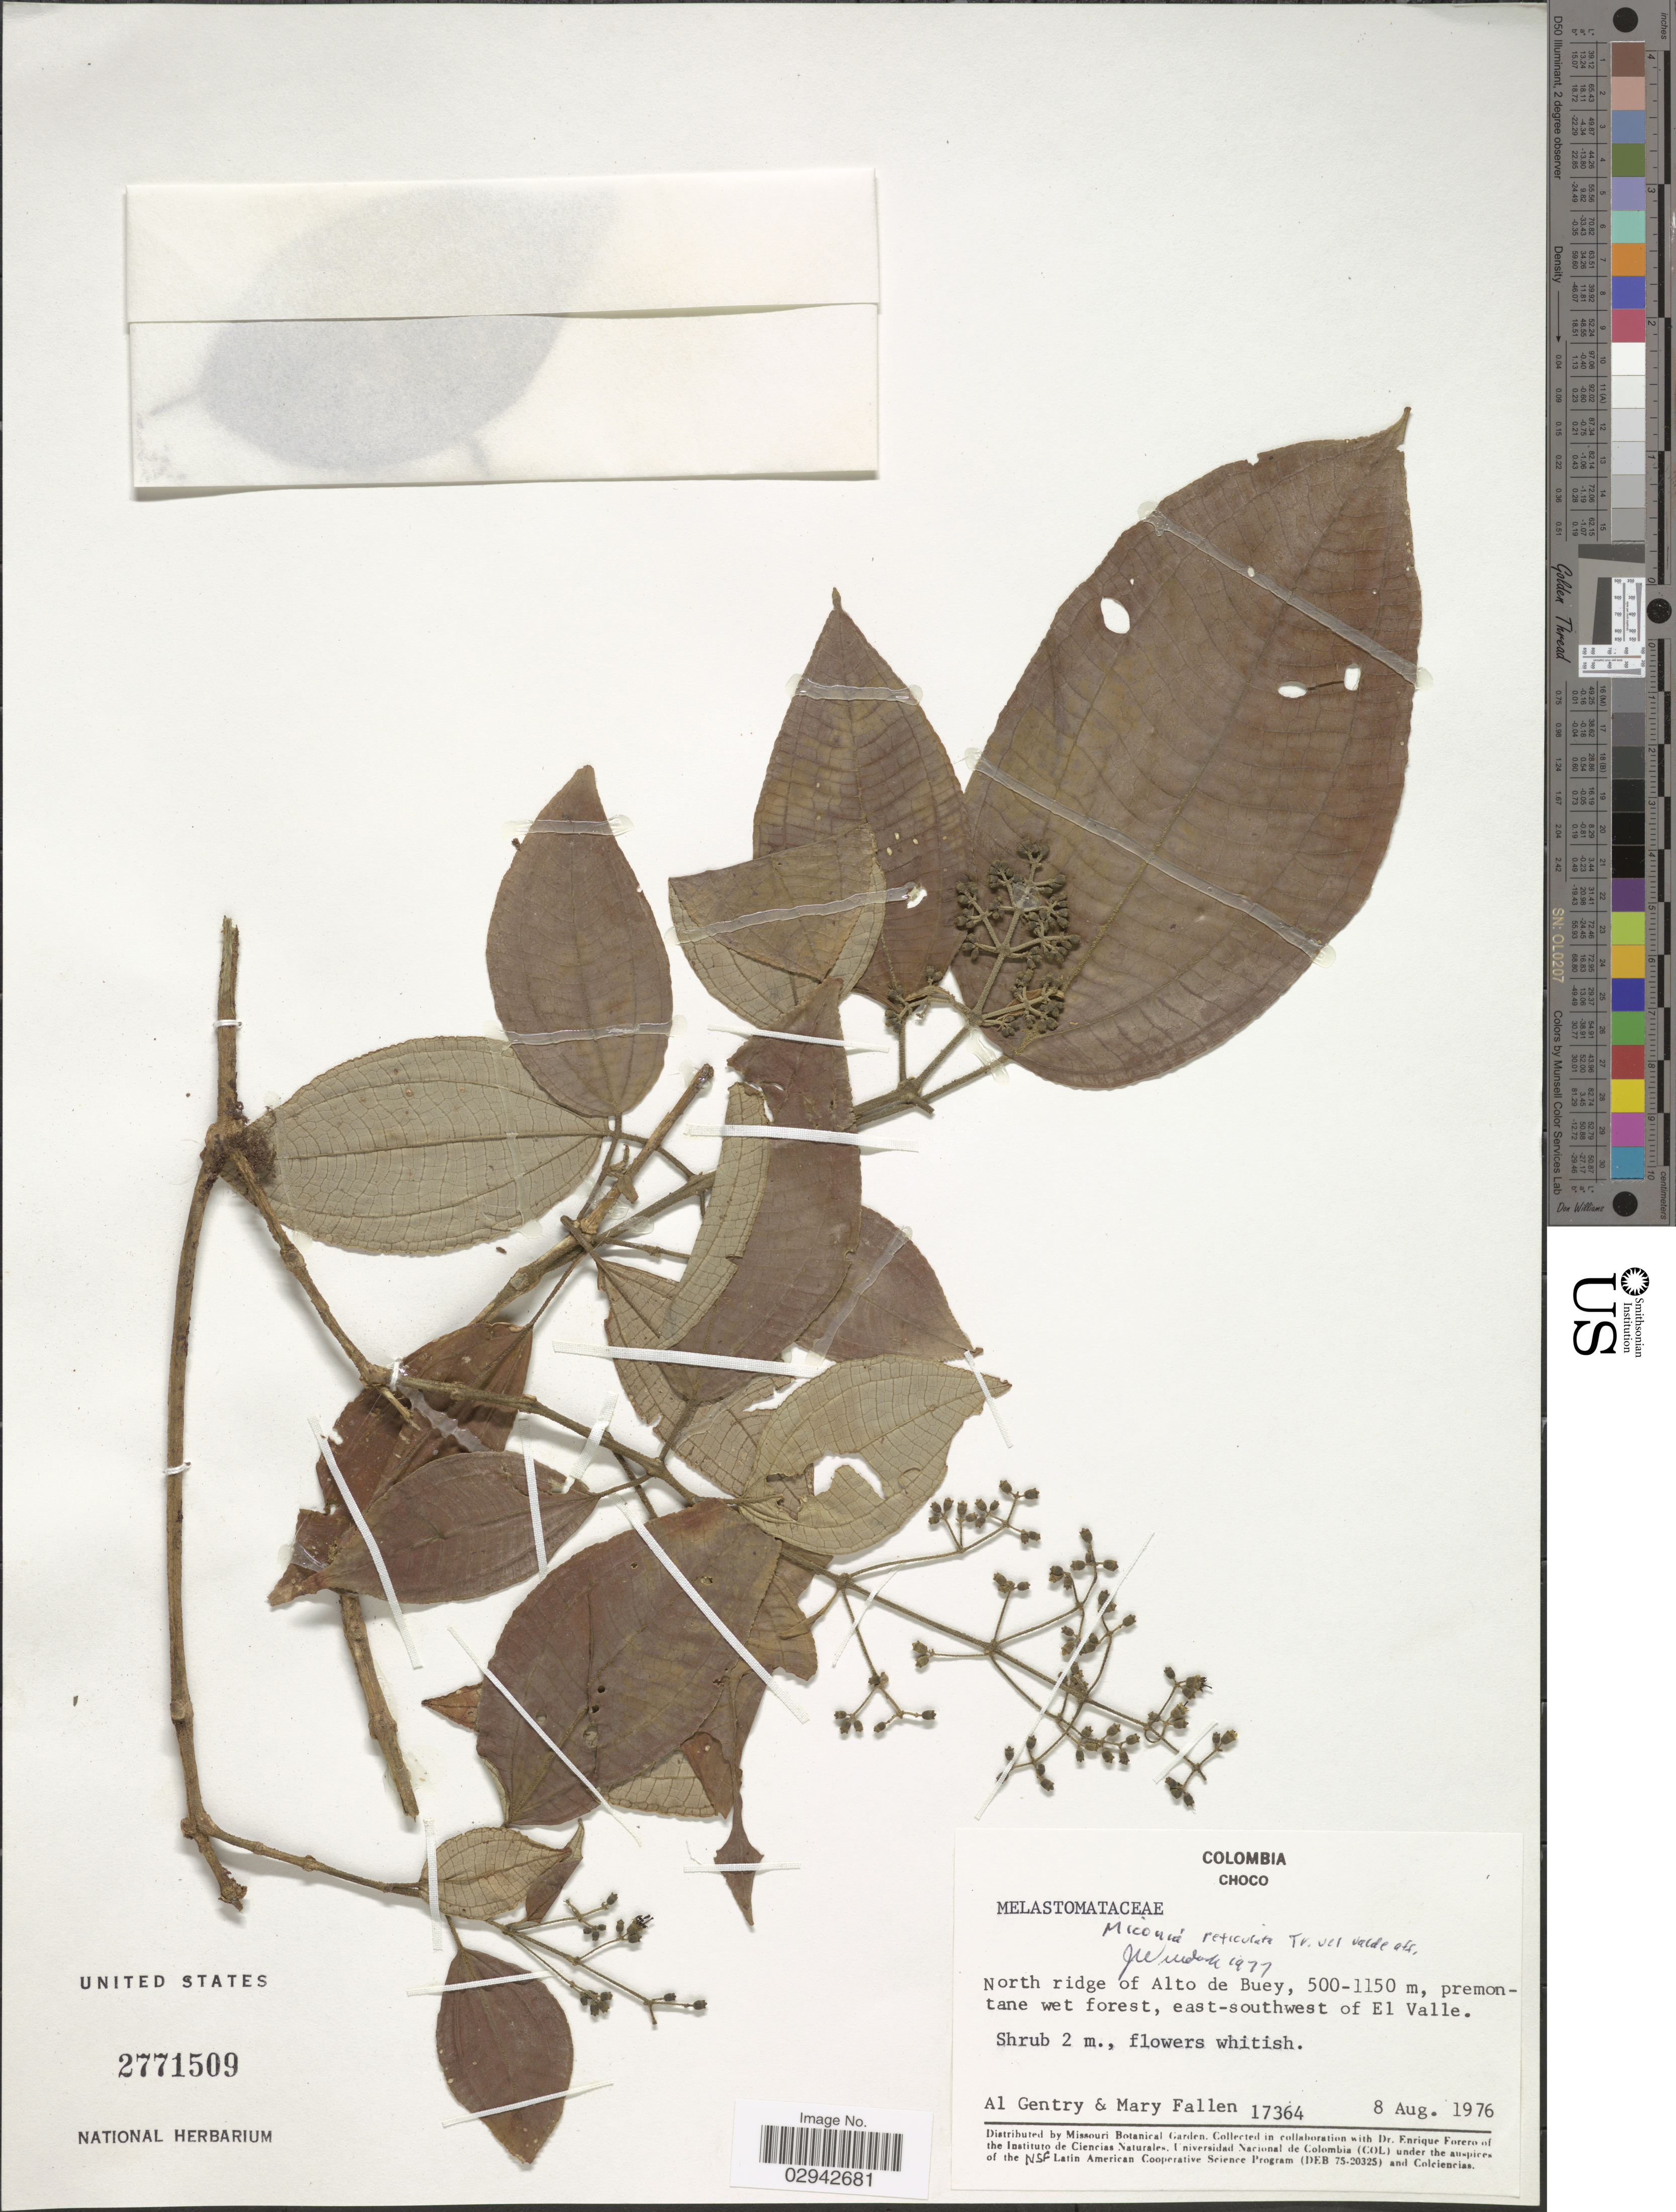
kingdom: Plantae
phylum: Tracheophyta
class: Magnoliopsida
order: Myrtales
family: Melastomataceae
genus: Miconia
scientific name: Miconia reticulata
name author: Triana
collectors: A. H. Gentry & M. Fallen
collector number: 17364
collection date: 1976-08-08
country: Colombia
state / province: Chocó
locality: North ridge of Alto de Buey, premontane wet forest, east-southwest of El Valle.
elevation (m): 500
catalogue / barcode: US 2771509